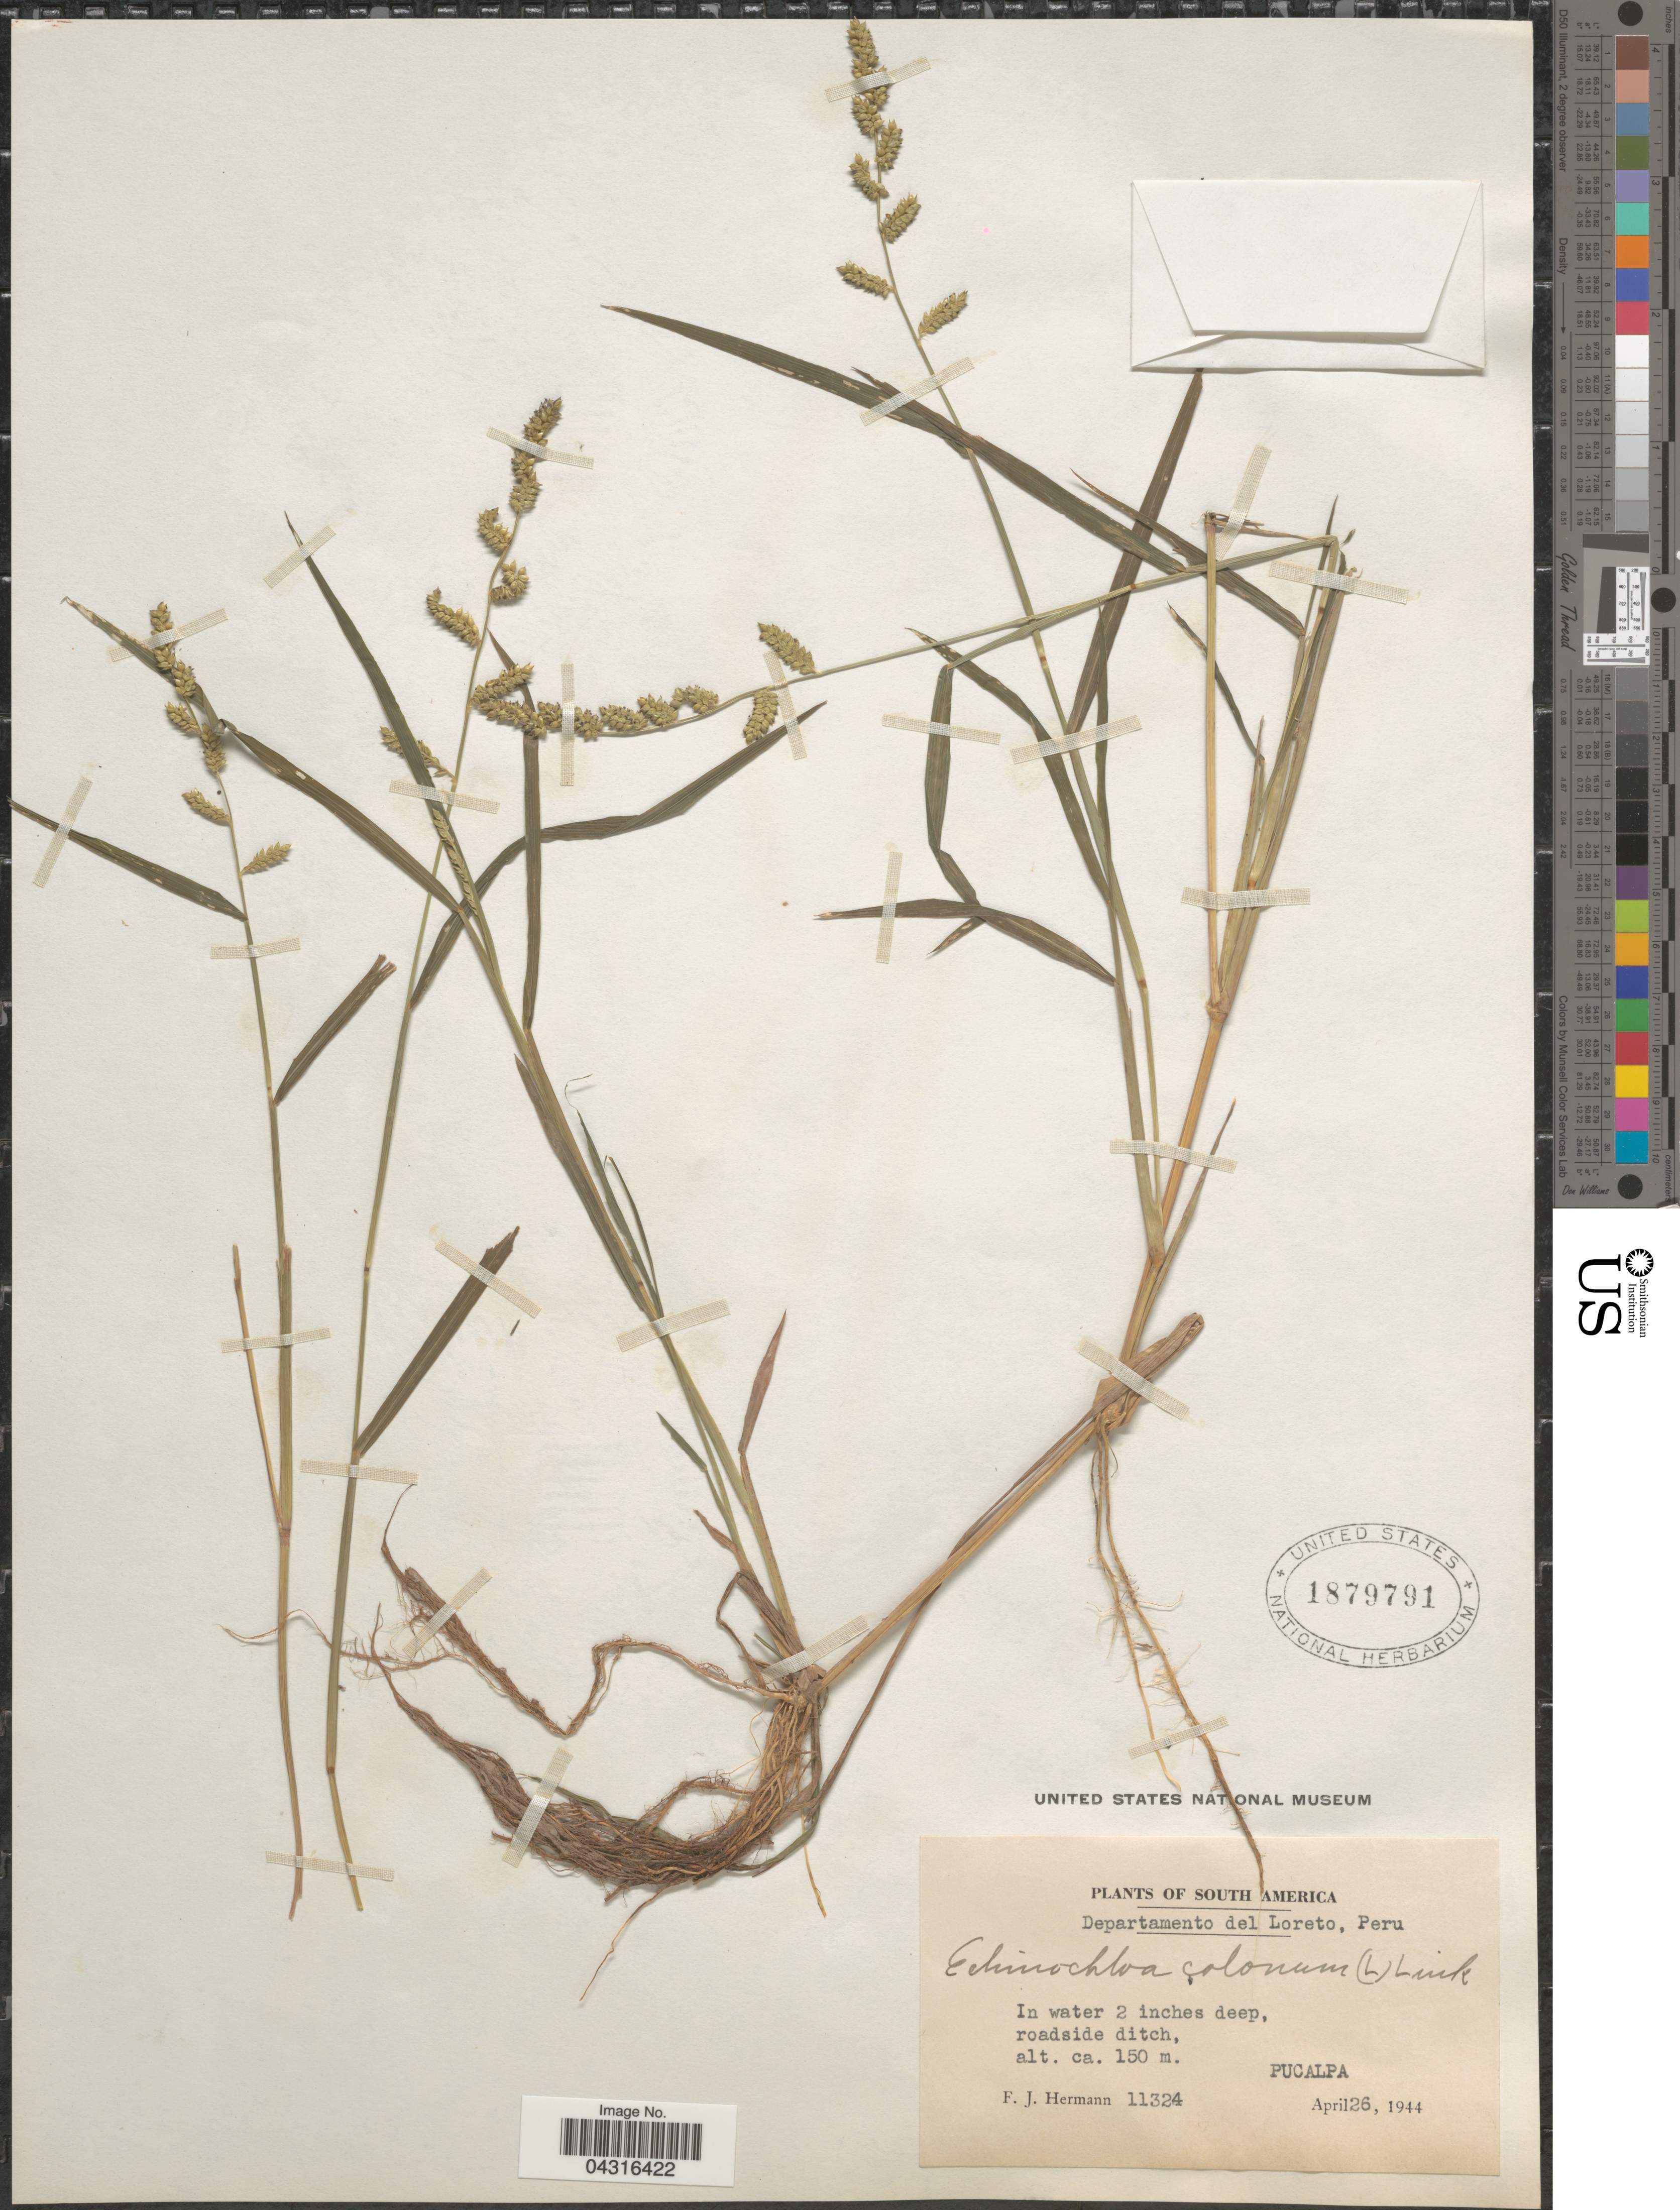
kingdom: Plantae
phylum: Tracheophyta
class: Liliopsida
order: Poales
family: Poaceae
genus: Echinochloa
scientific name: Echinochloa colona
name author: (L.) Link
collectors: F. J. Hermann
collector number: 11324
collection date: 1944-04-26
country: Peru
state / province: Loreto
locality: Departamento del Loreto. Pucalpa.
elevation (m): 150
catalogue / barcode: US 1879791